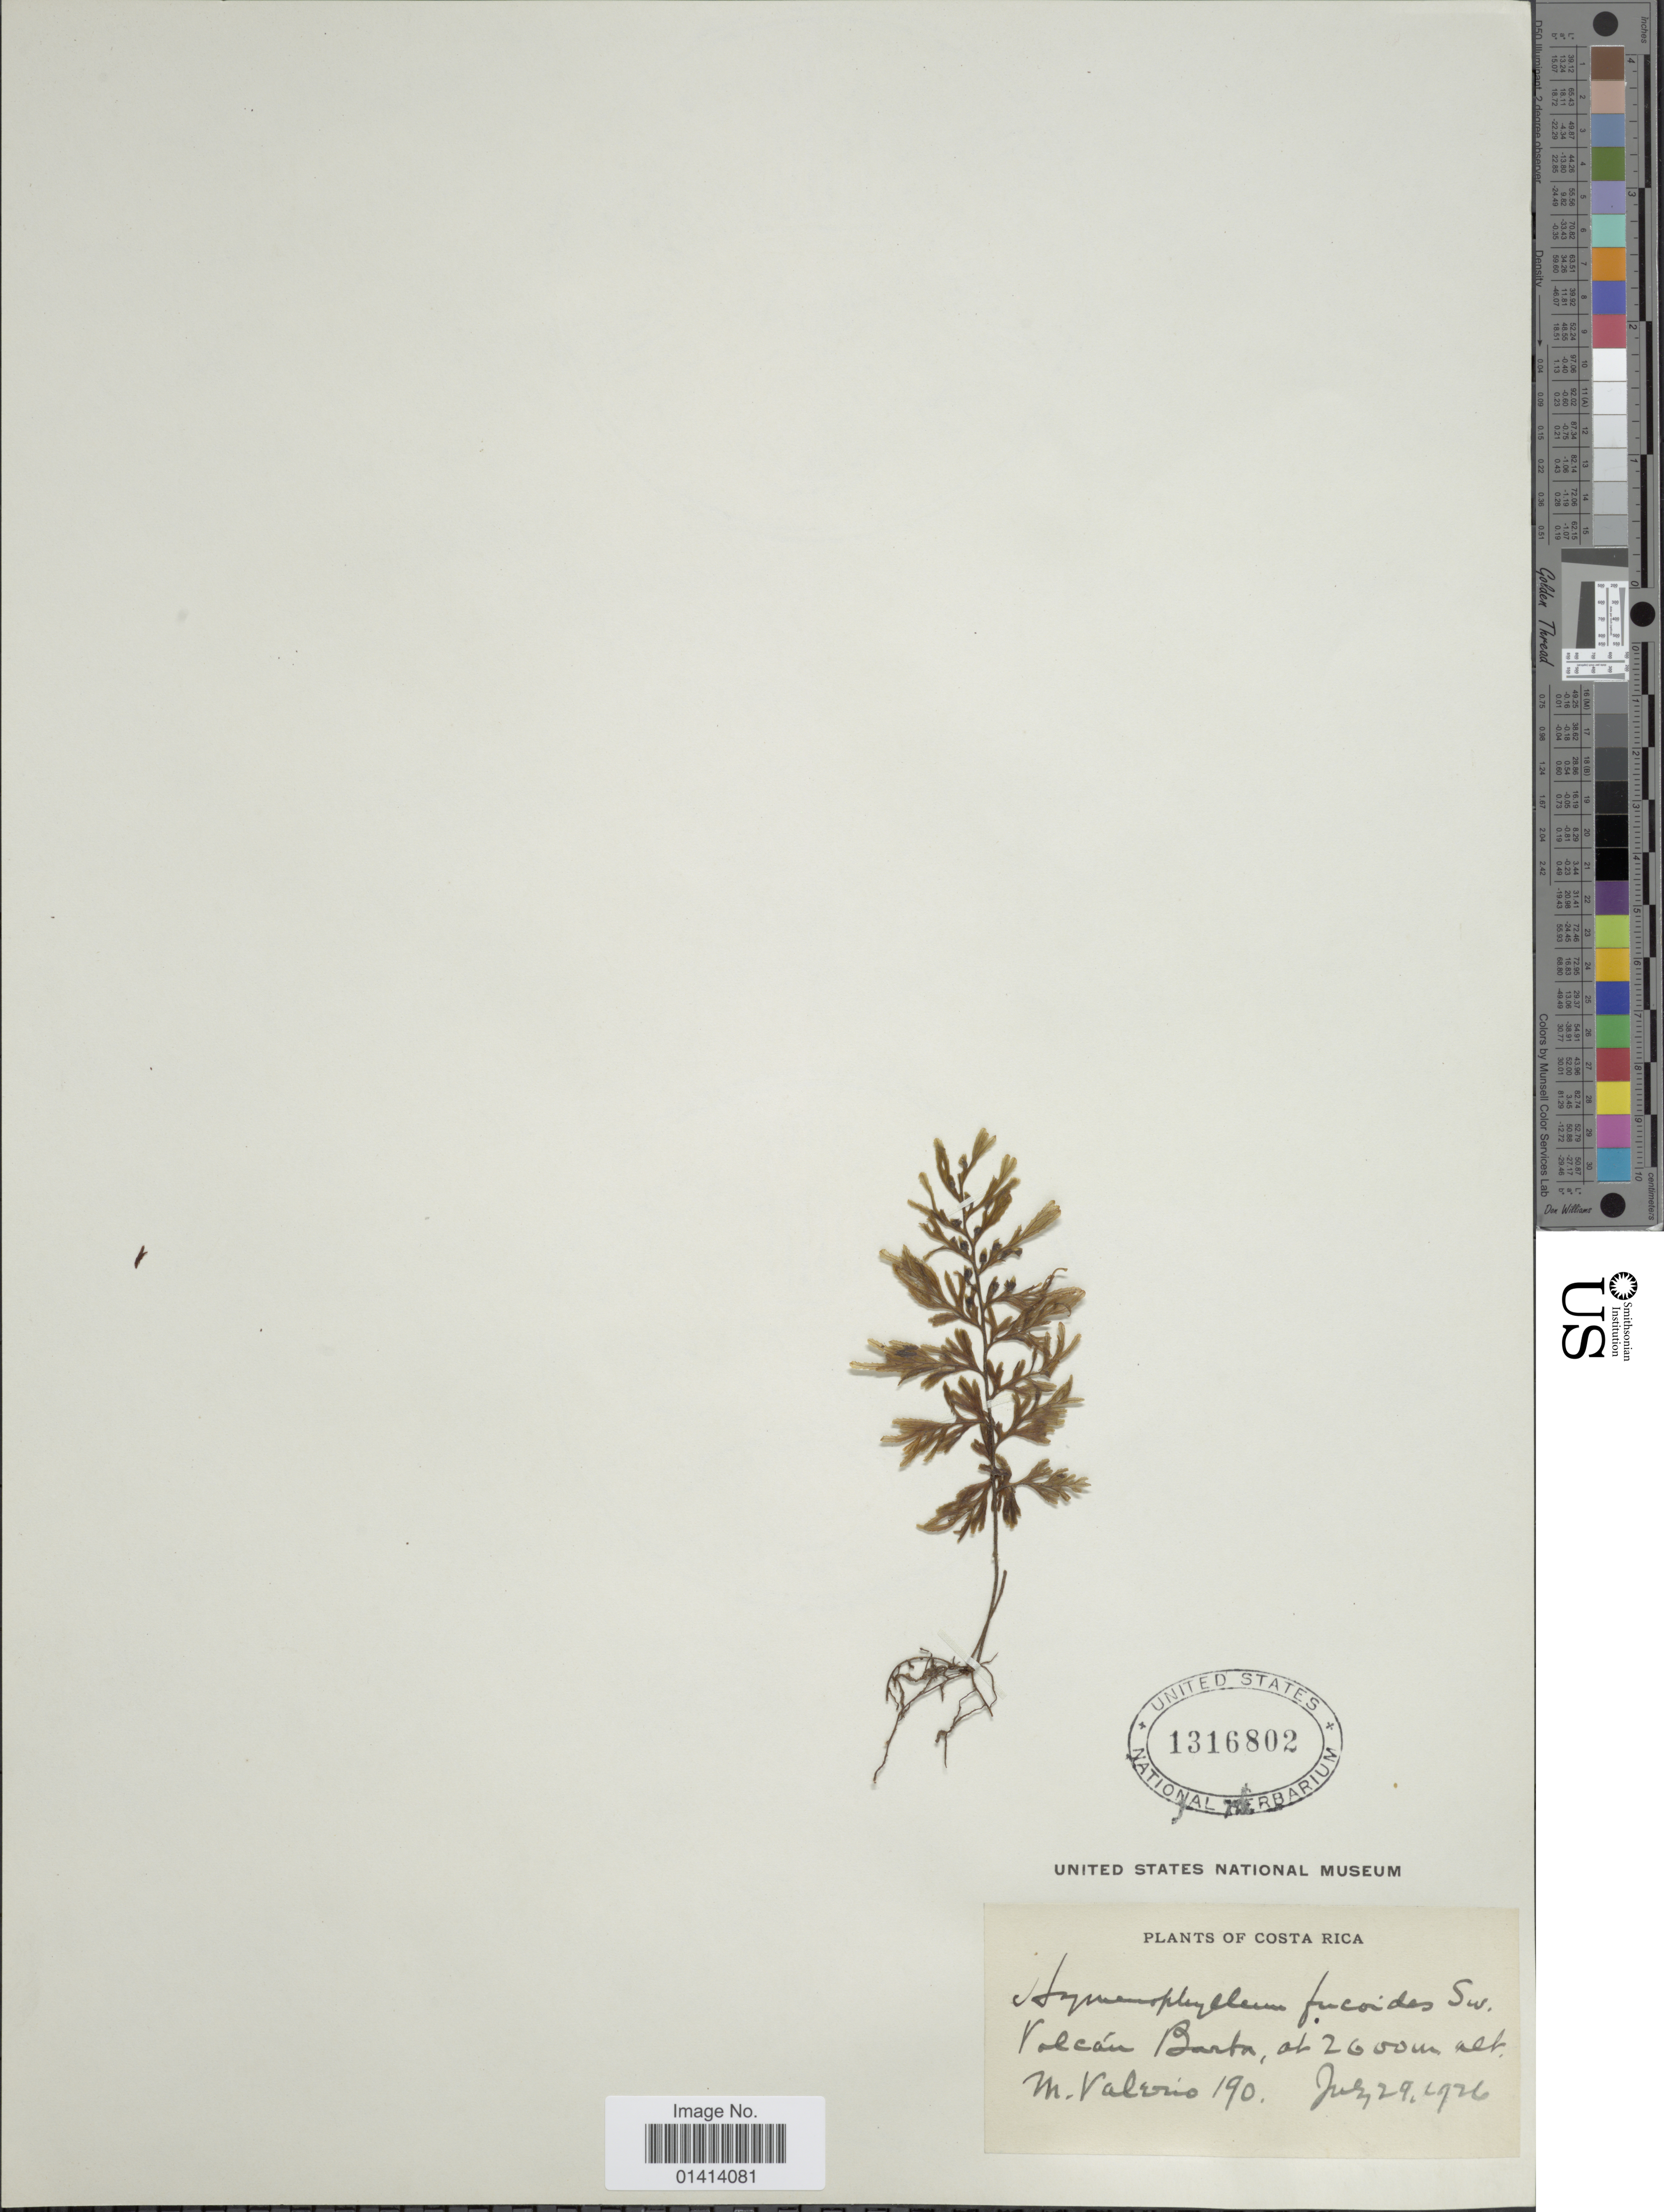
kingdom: Plantae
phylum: Tracheophyta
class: Polypodiopsida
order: Hymenophyllales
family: Hymenophyllaceae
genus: Hymenophyllum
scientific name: Hymenophyllum fucoides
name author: (Sw.) Sw.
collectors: M. Valerio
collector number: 190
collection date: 1926-06-29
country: Costa Rica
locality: Volcán Barba [Barva Volcano]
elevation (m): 2600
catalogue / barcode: US 1316802